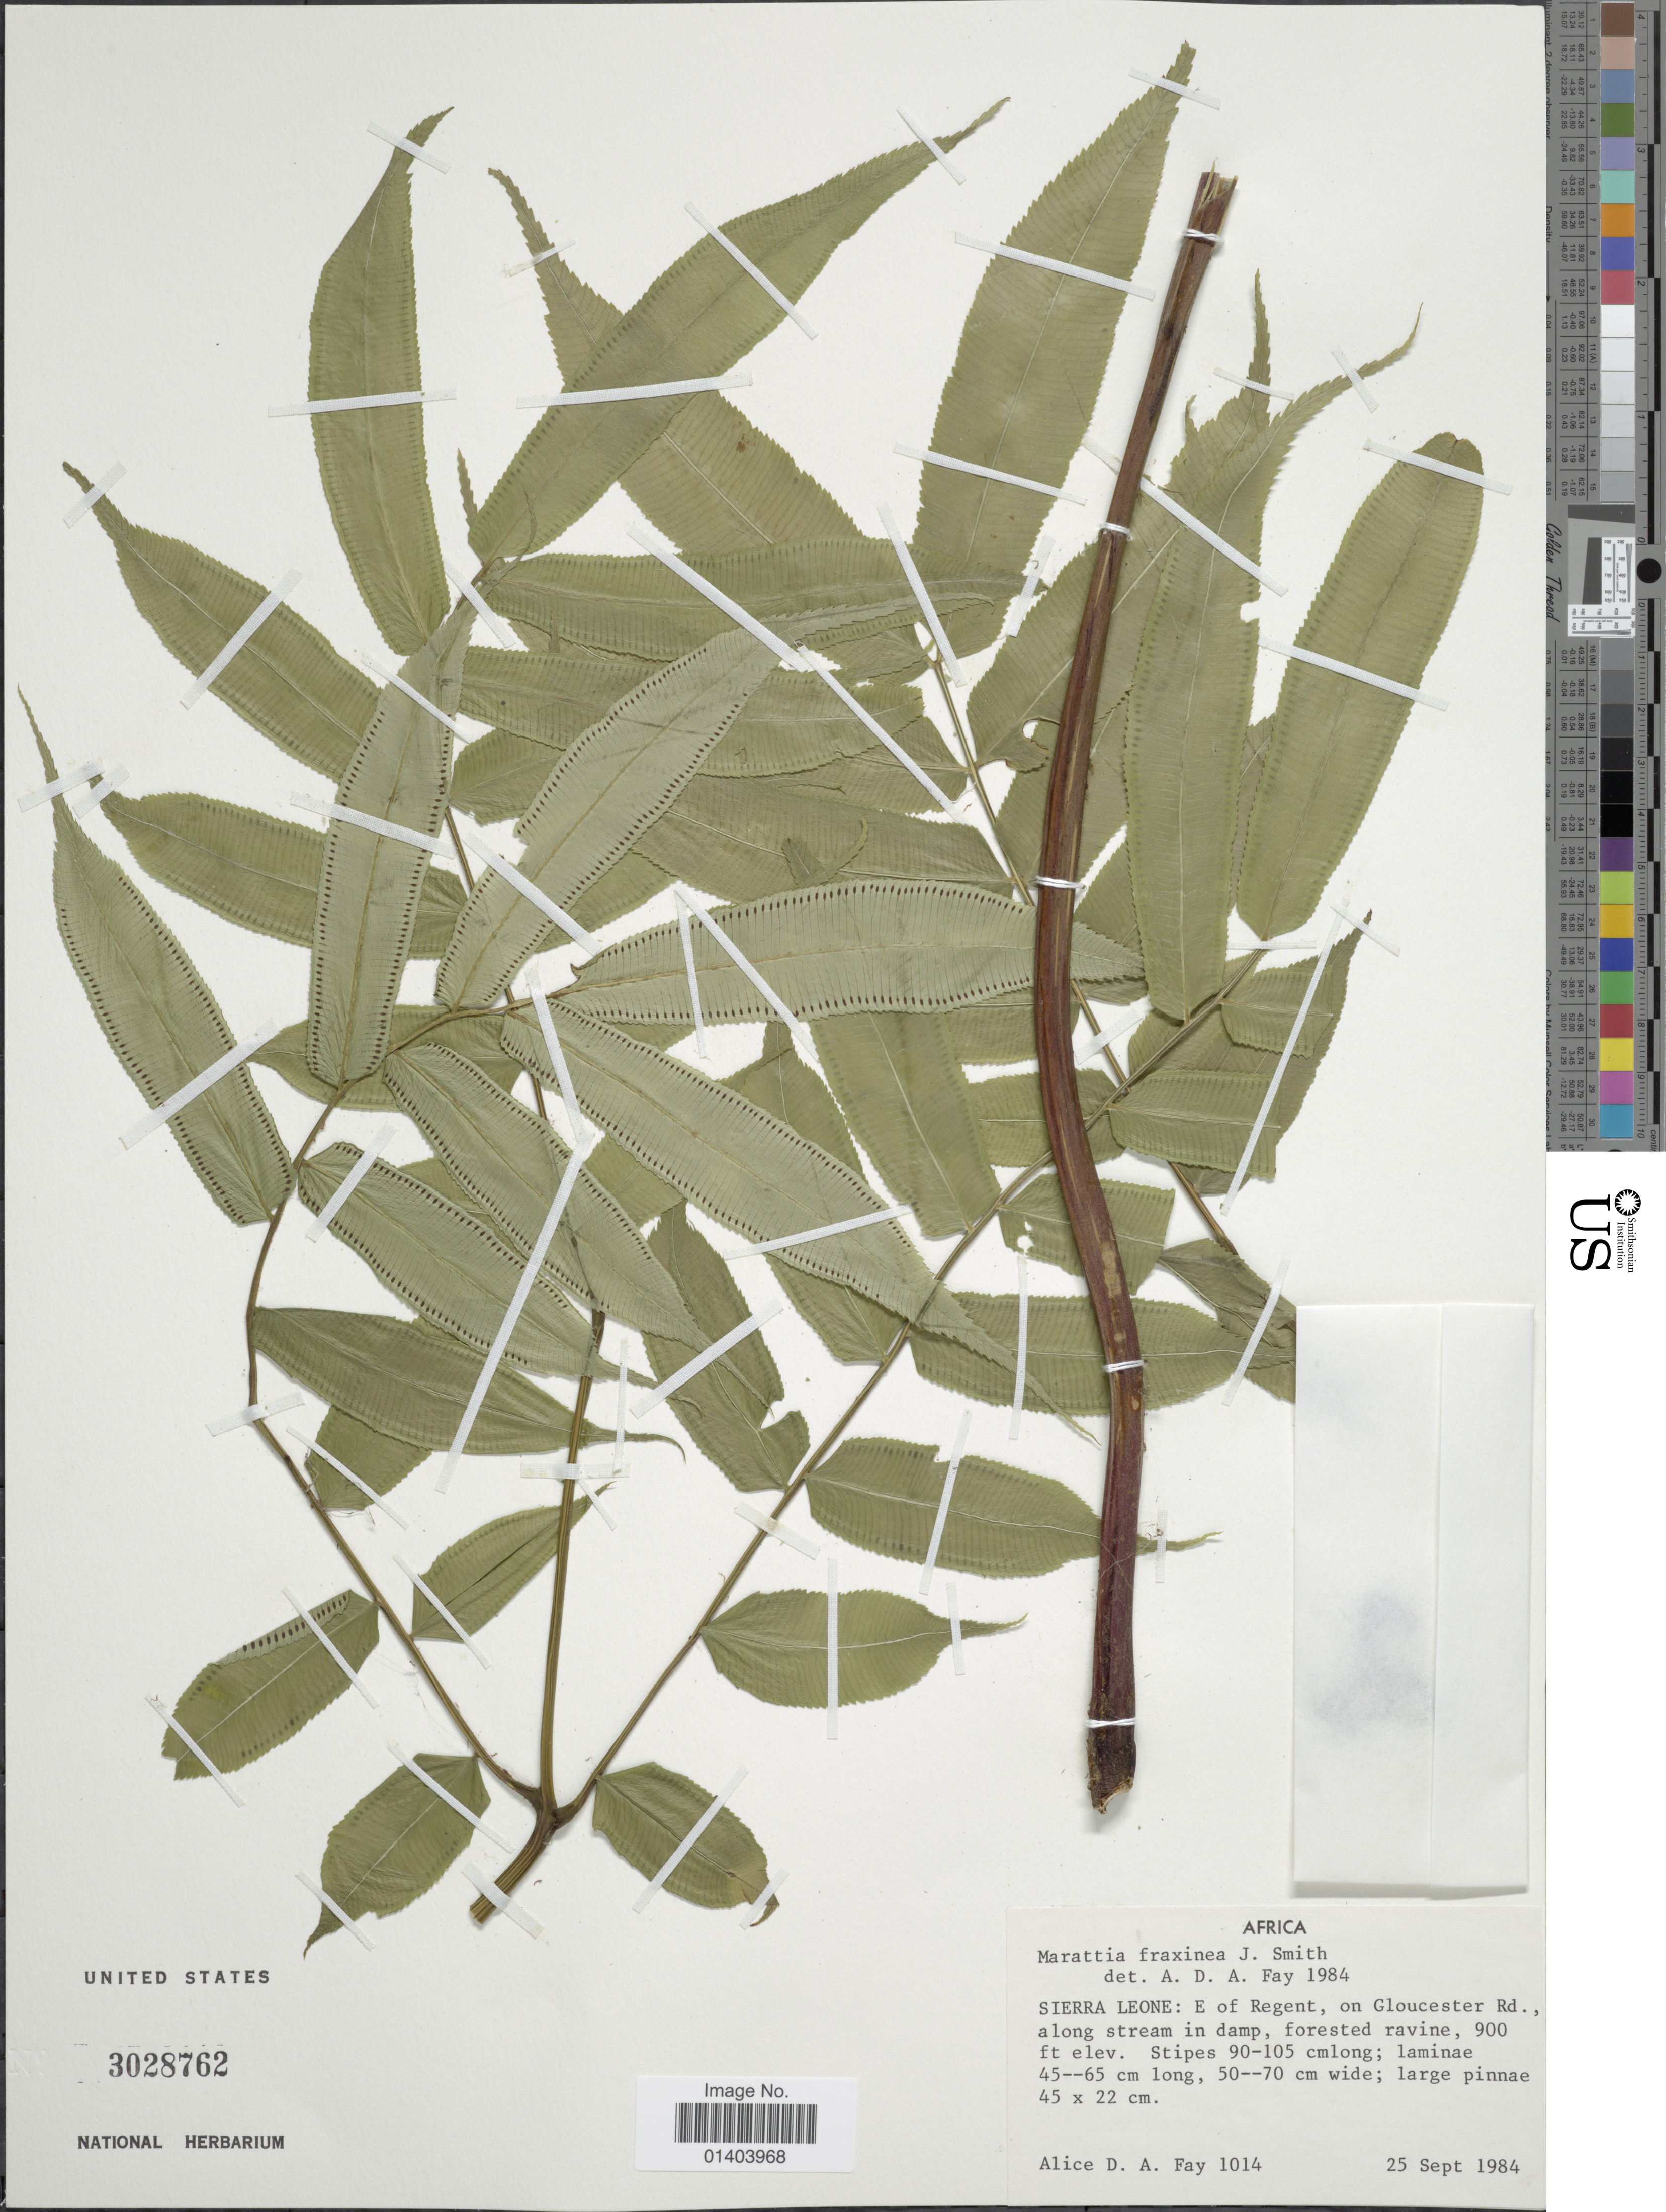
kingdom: Plantae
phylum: Tracheophyta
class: Polypodiopsida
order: Marattiales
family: Marattiaceae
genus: Ptisana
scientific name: Ptisana fraxinea var. fraxinea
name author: (Sm.) Murdock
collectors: A. Fay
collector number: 1014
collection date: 1984-09-25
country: Sierra Leone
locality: Africa, E of Regent, on Gloucester Rd., along stream in damp, forested ravine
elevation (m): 274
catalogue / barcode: US 3028762